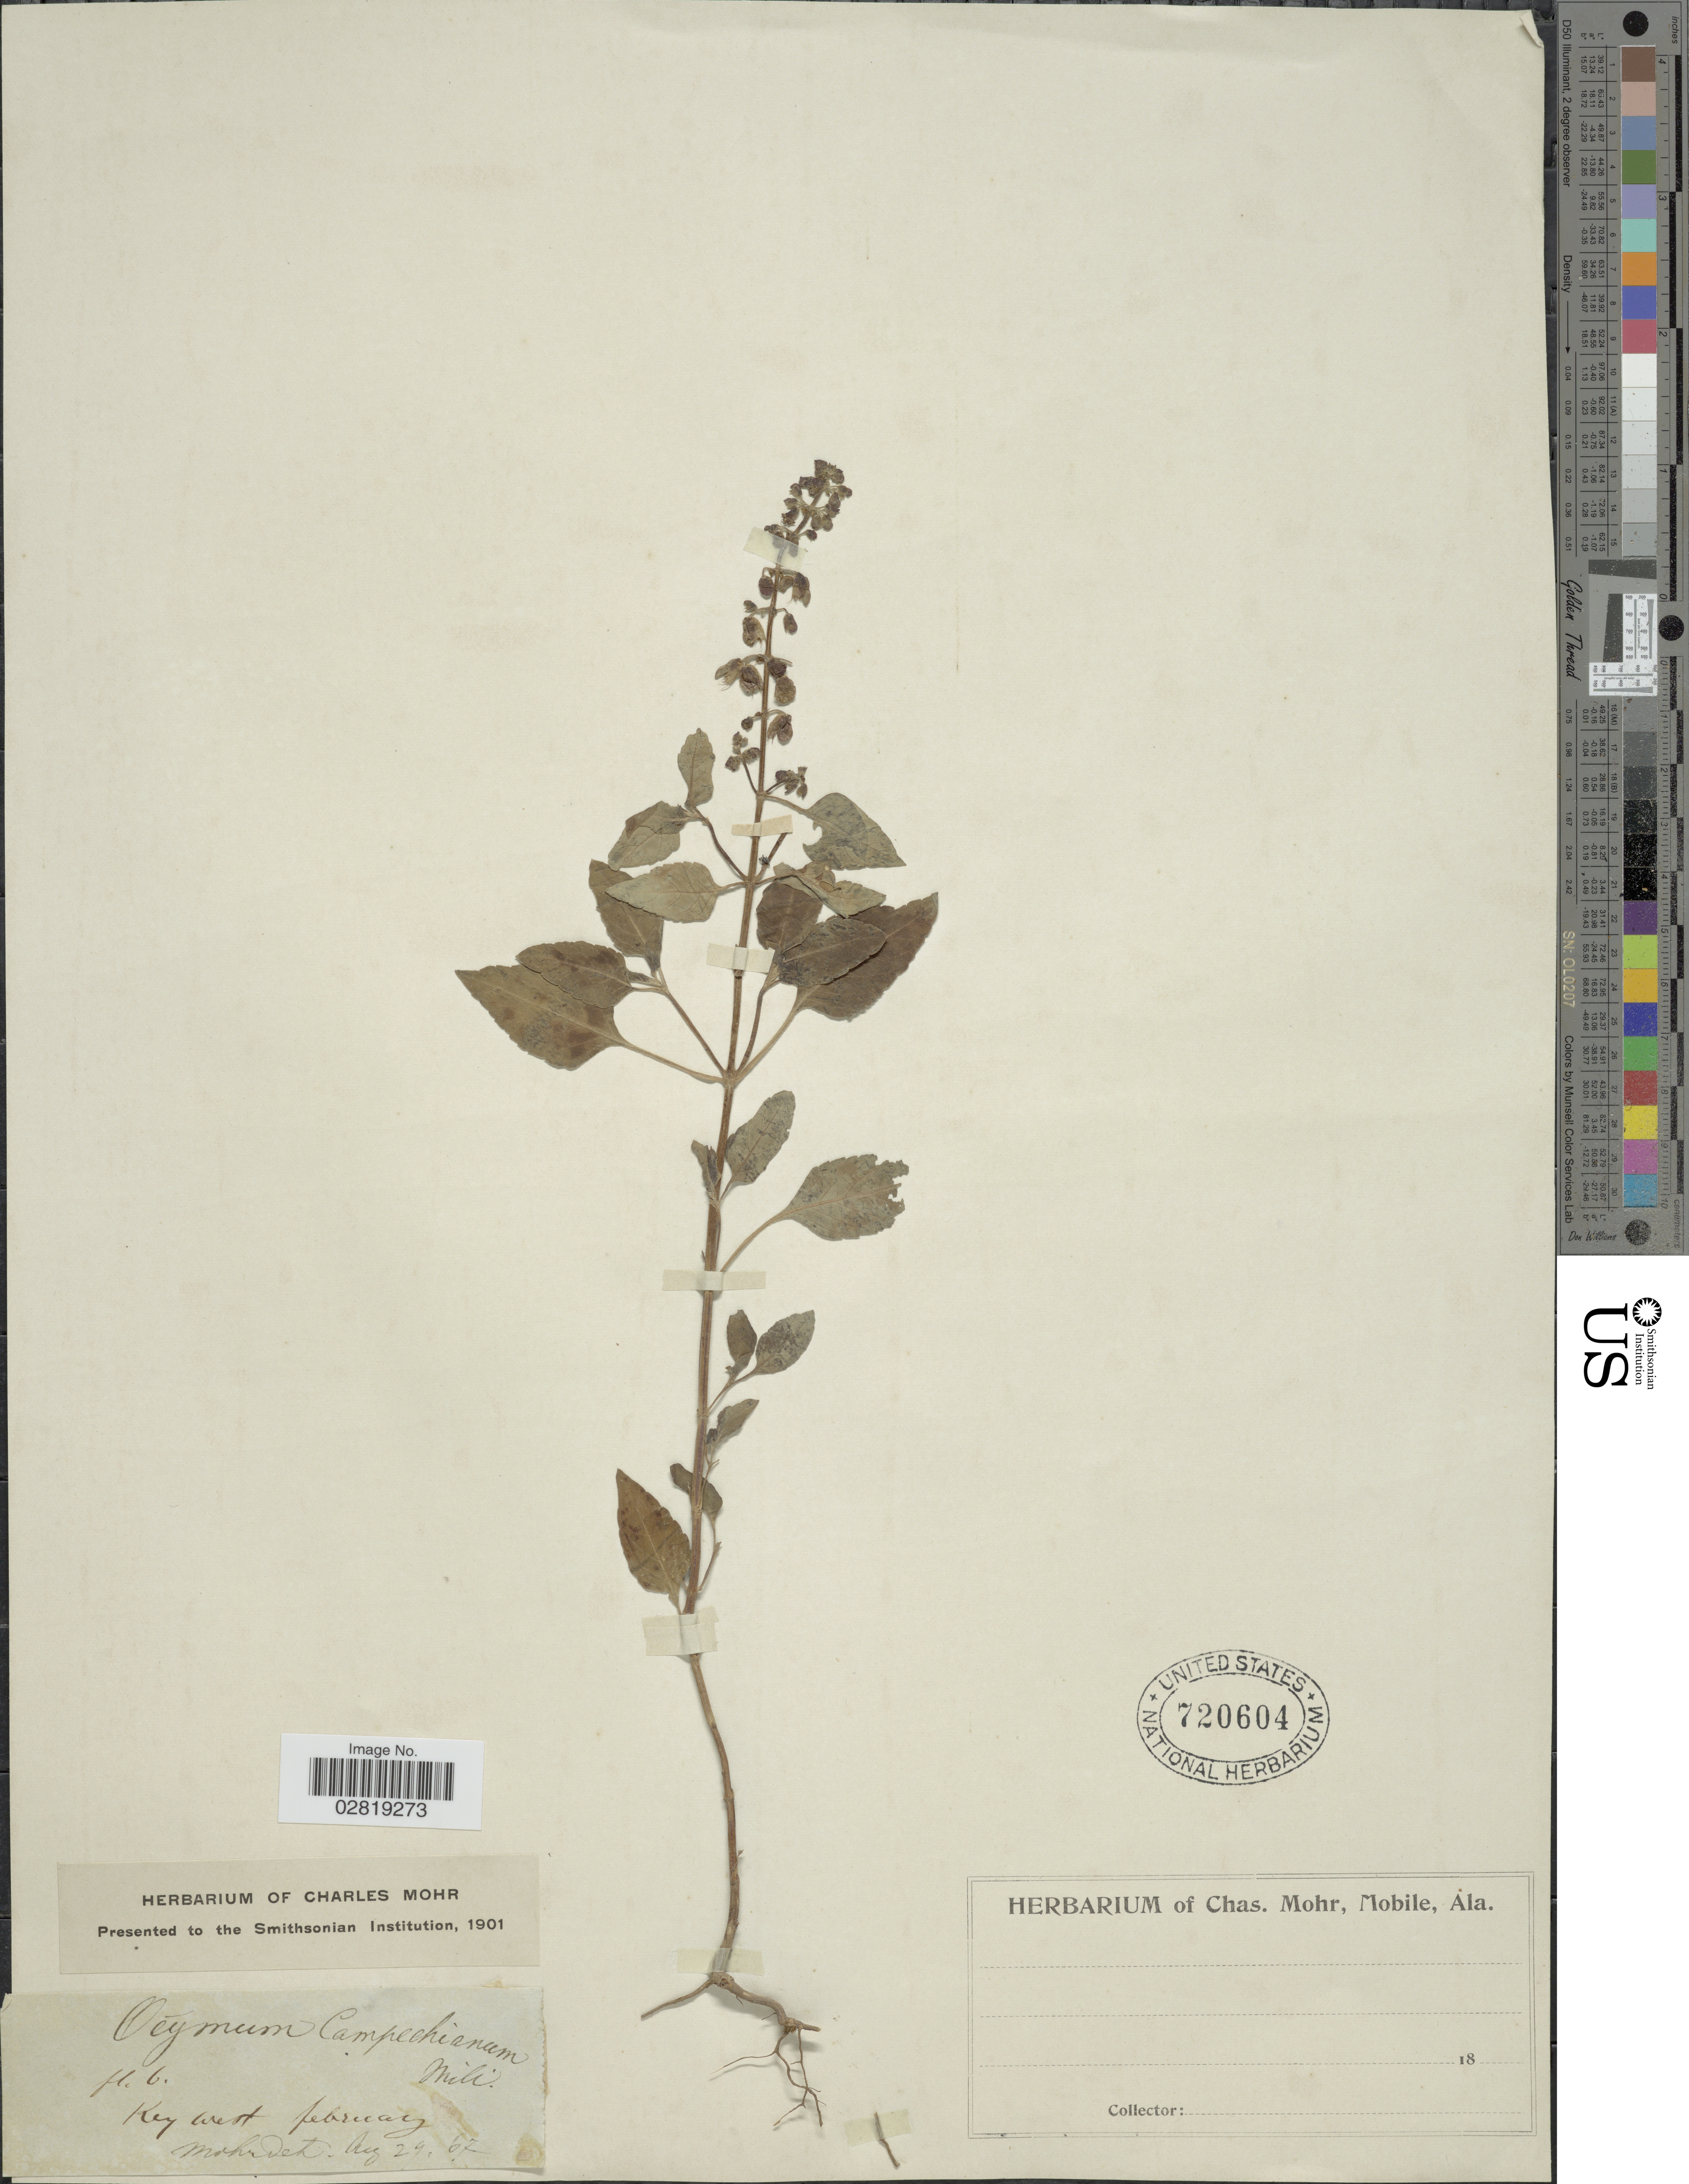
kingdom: Plantae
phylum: Tracheophyta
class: Magnoliopsida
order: Lamiales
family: Lamiaceae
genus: Ocimum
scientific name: Ocimum micranthum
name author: Willd.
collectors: Mohr, C. T. (herbarium)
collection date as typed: Transcribed d/m/y: /2/18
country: United States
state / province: Alabama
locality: Key West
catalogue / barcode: US 720604